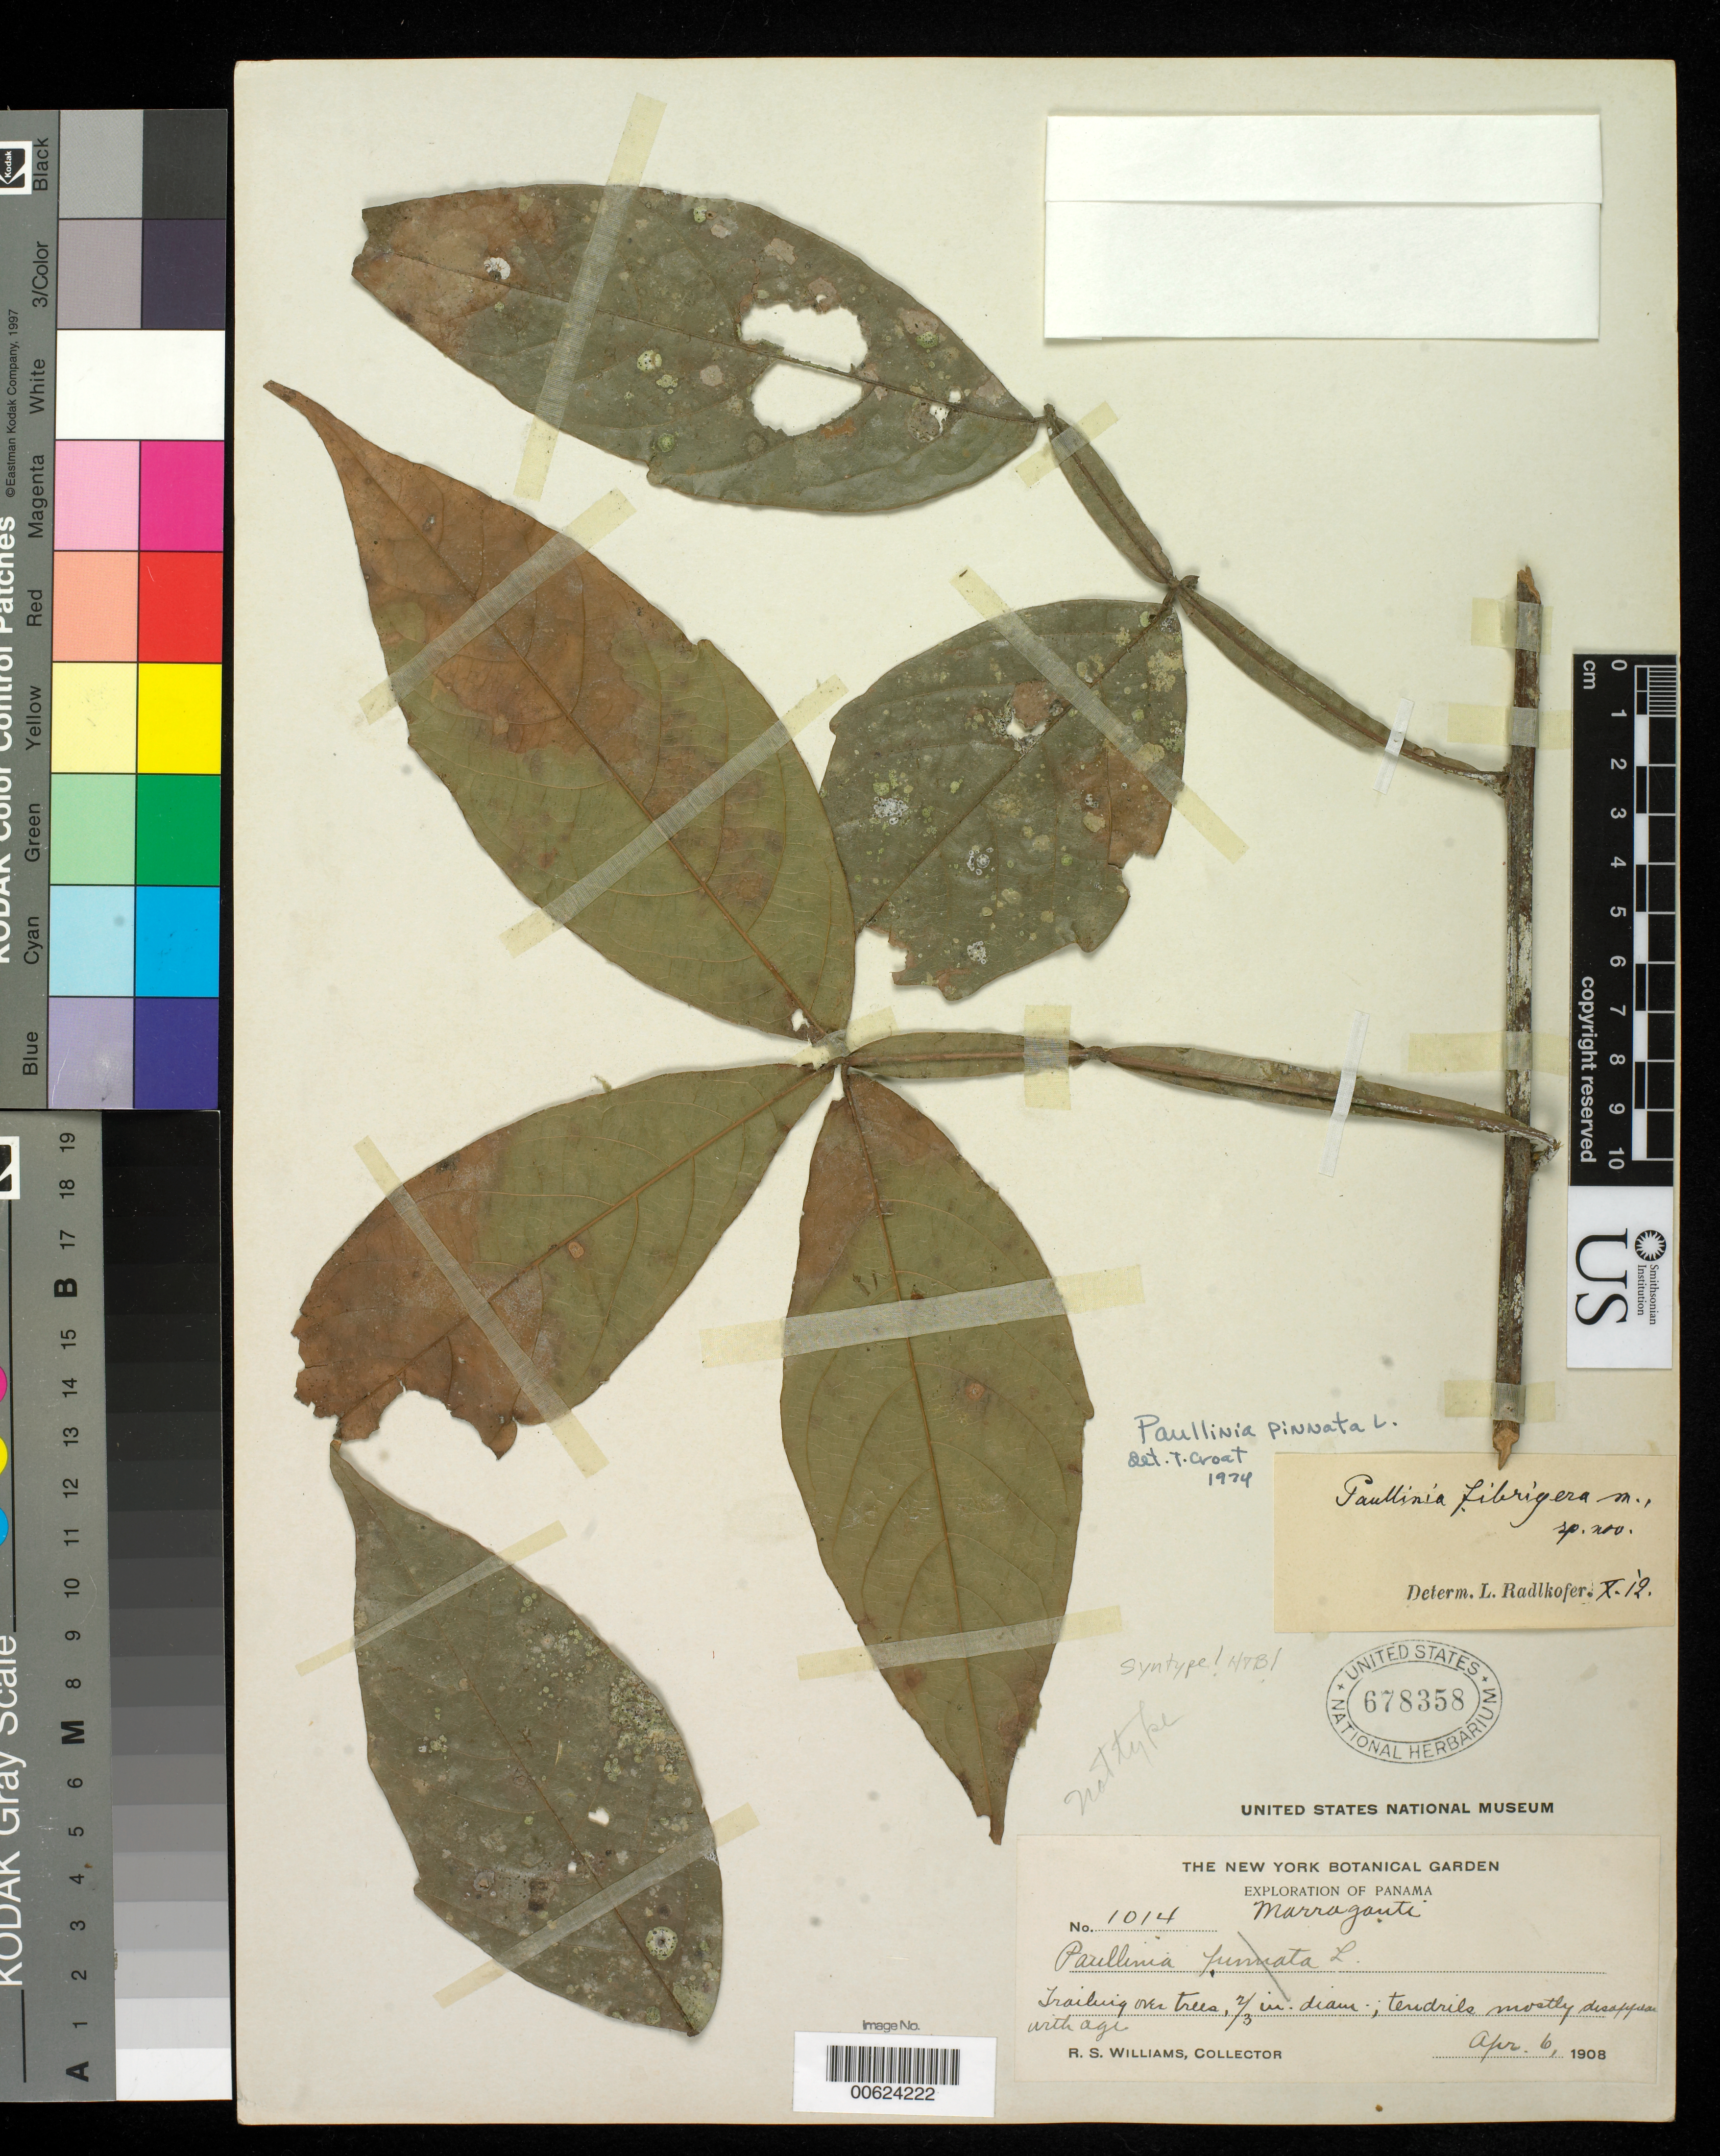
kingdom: Plantae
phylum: Tracheophyta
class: Magnoliopsida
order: Sapindales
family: Sapindaceae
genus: Paullinia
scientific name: Paullinia fibrigera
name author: Radlk.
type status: Syntype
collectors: R. S. Williams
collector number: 1014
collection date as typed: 06 Apr 1908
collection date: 1908-04-06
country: Panama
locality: NW of Boquete towards Parque Nacional Volcan Baru.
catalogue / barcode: US 678358